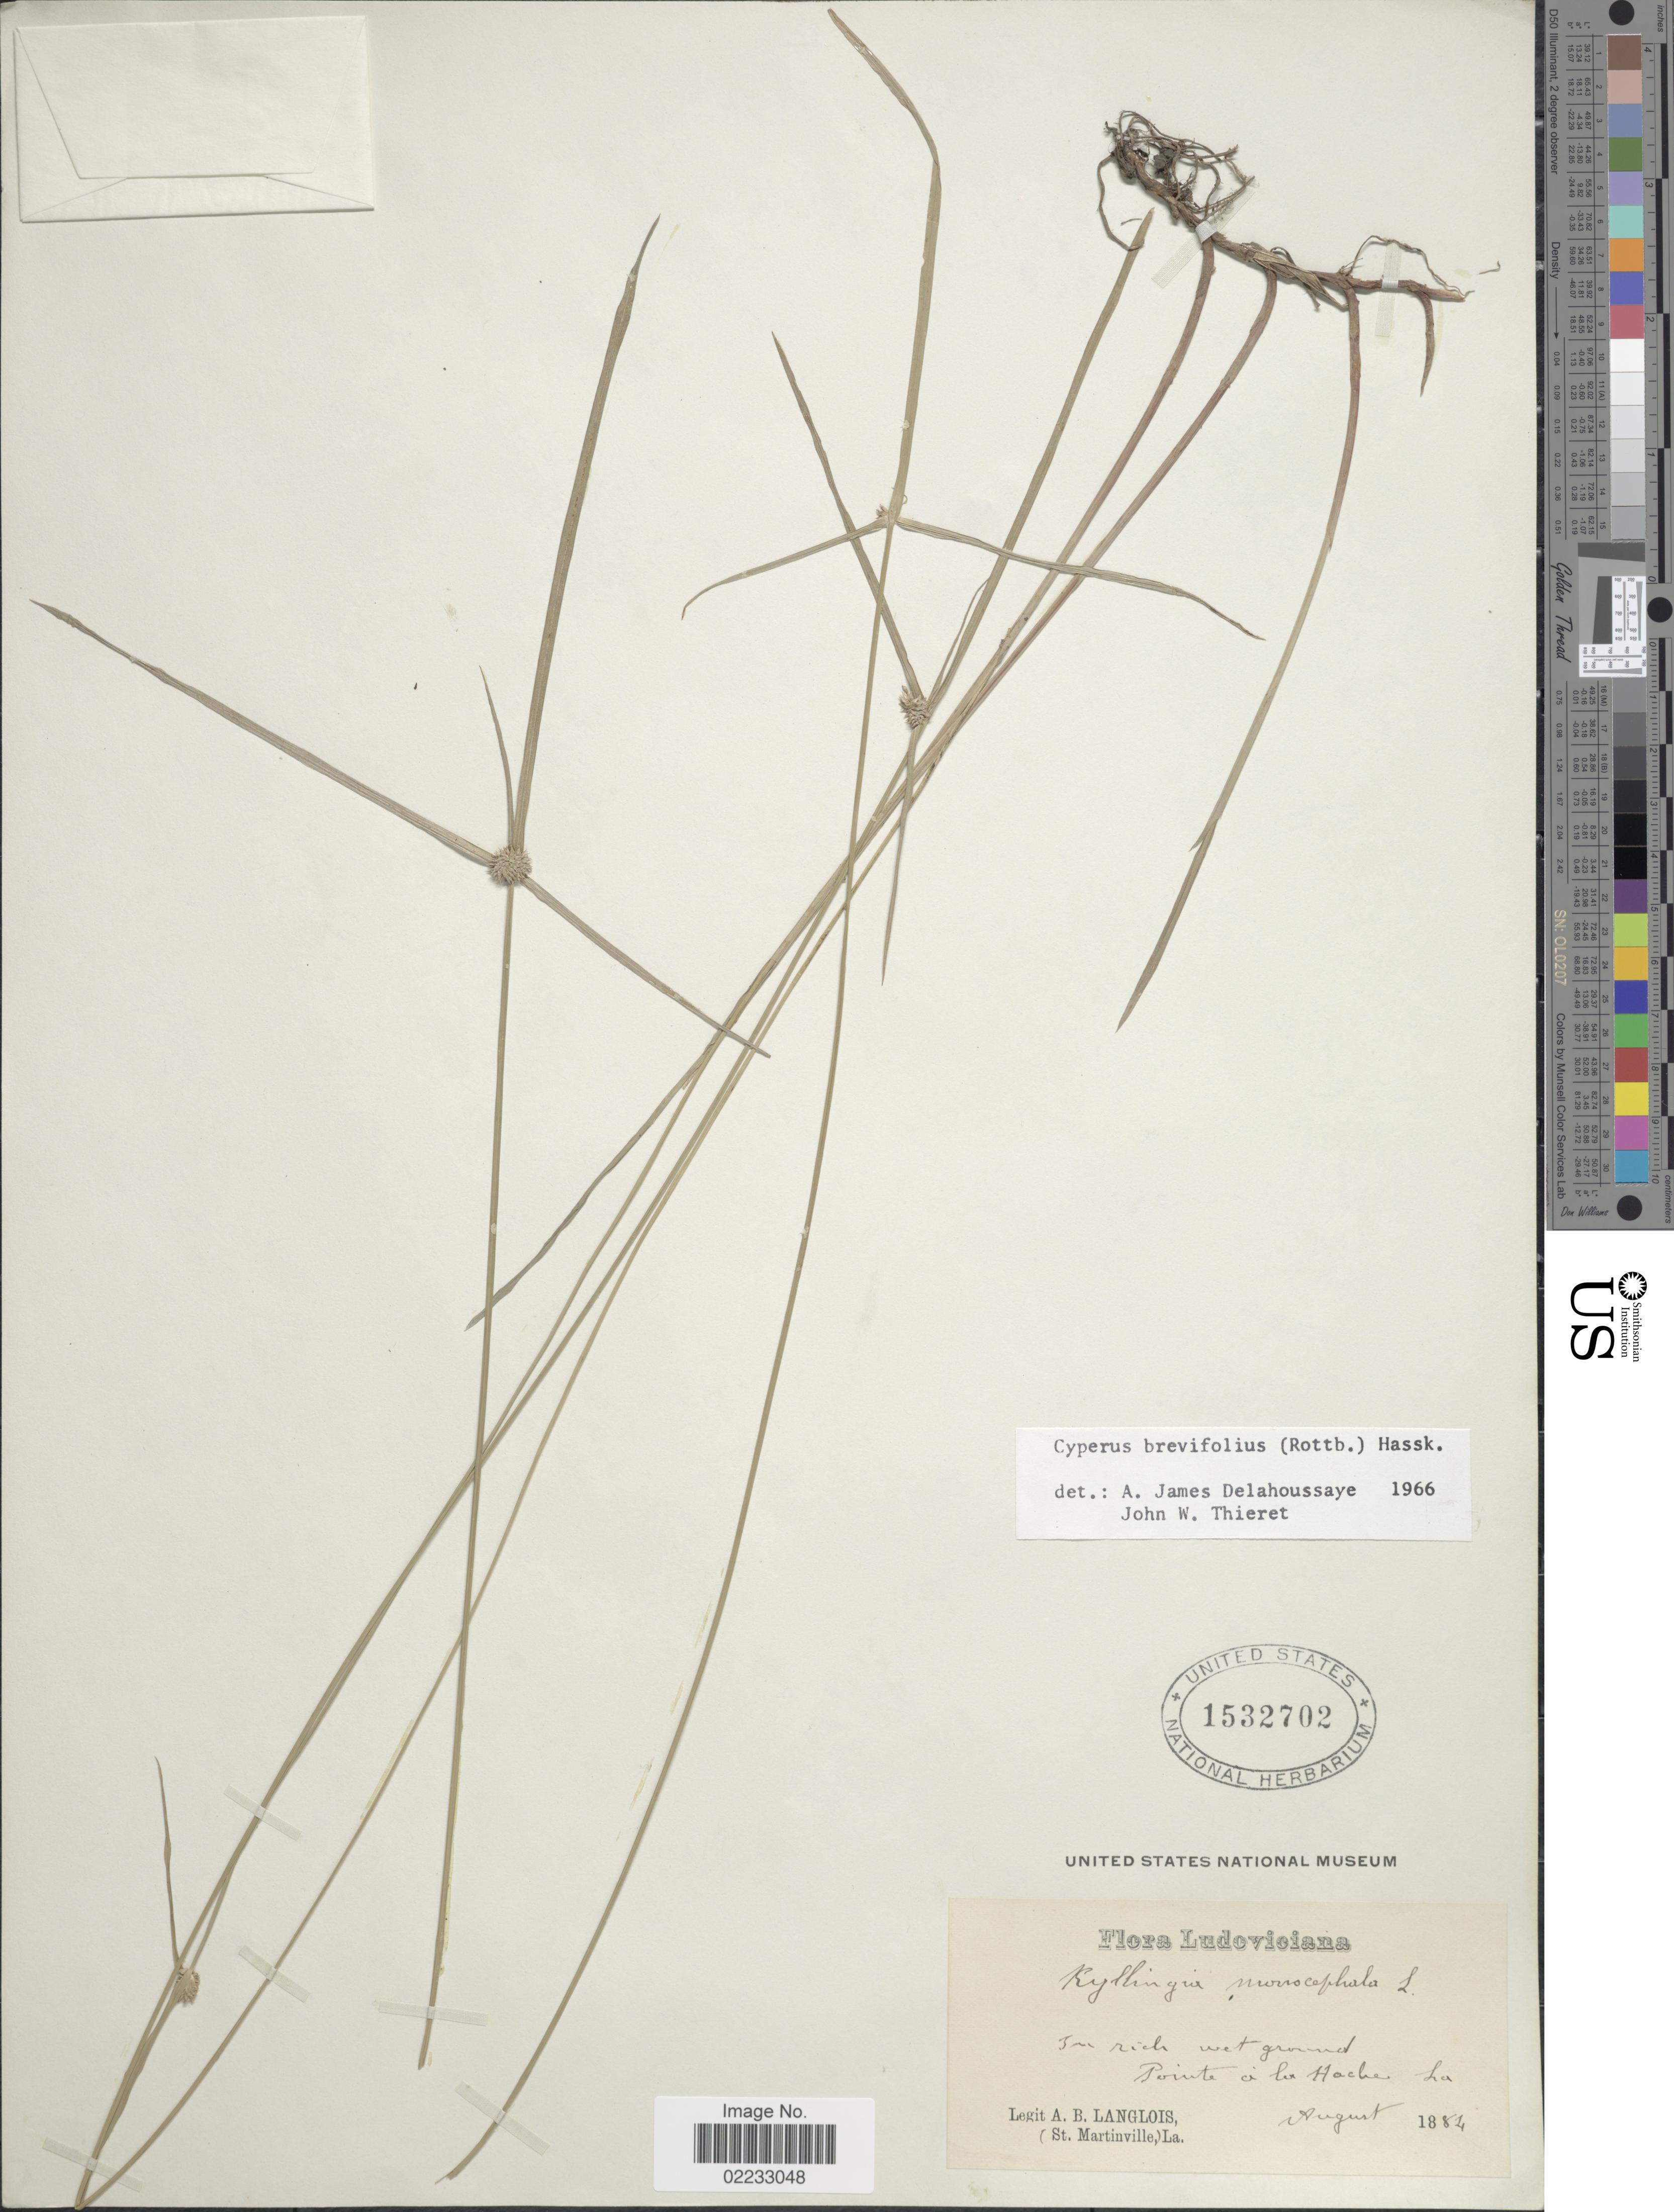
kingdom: Plantae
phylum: Tracheophyta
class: Liliopsida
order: Poales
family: Cyperaceae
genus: Cyperus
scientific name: Cyperus brevifolius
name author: (Rottb.) Hassk.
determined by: Strong, M. T., (US), Smithsonian Institution - National Museum of Natural History (UNITED STATES)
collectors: A. Langlois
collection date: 1884-08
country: United States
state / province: Louisiana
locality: Pointe a la Hache La.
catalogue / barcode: US 1532702